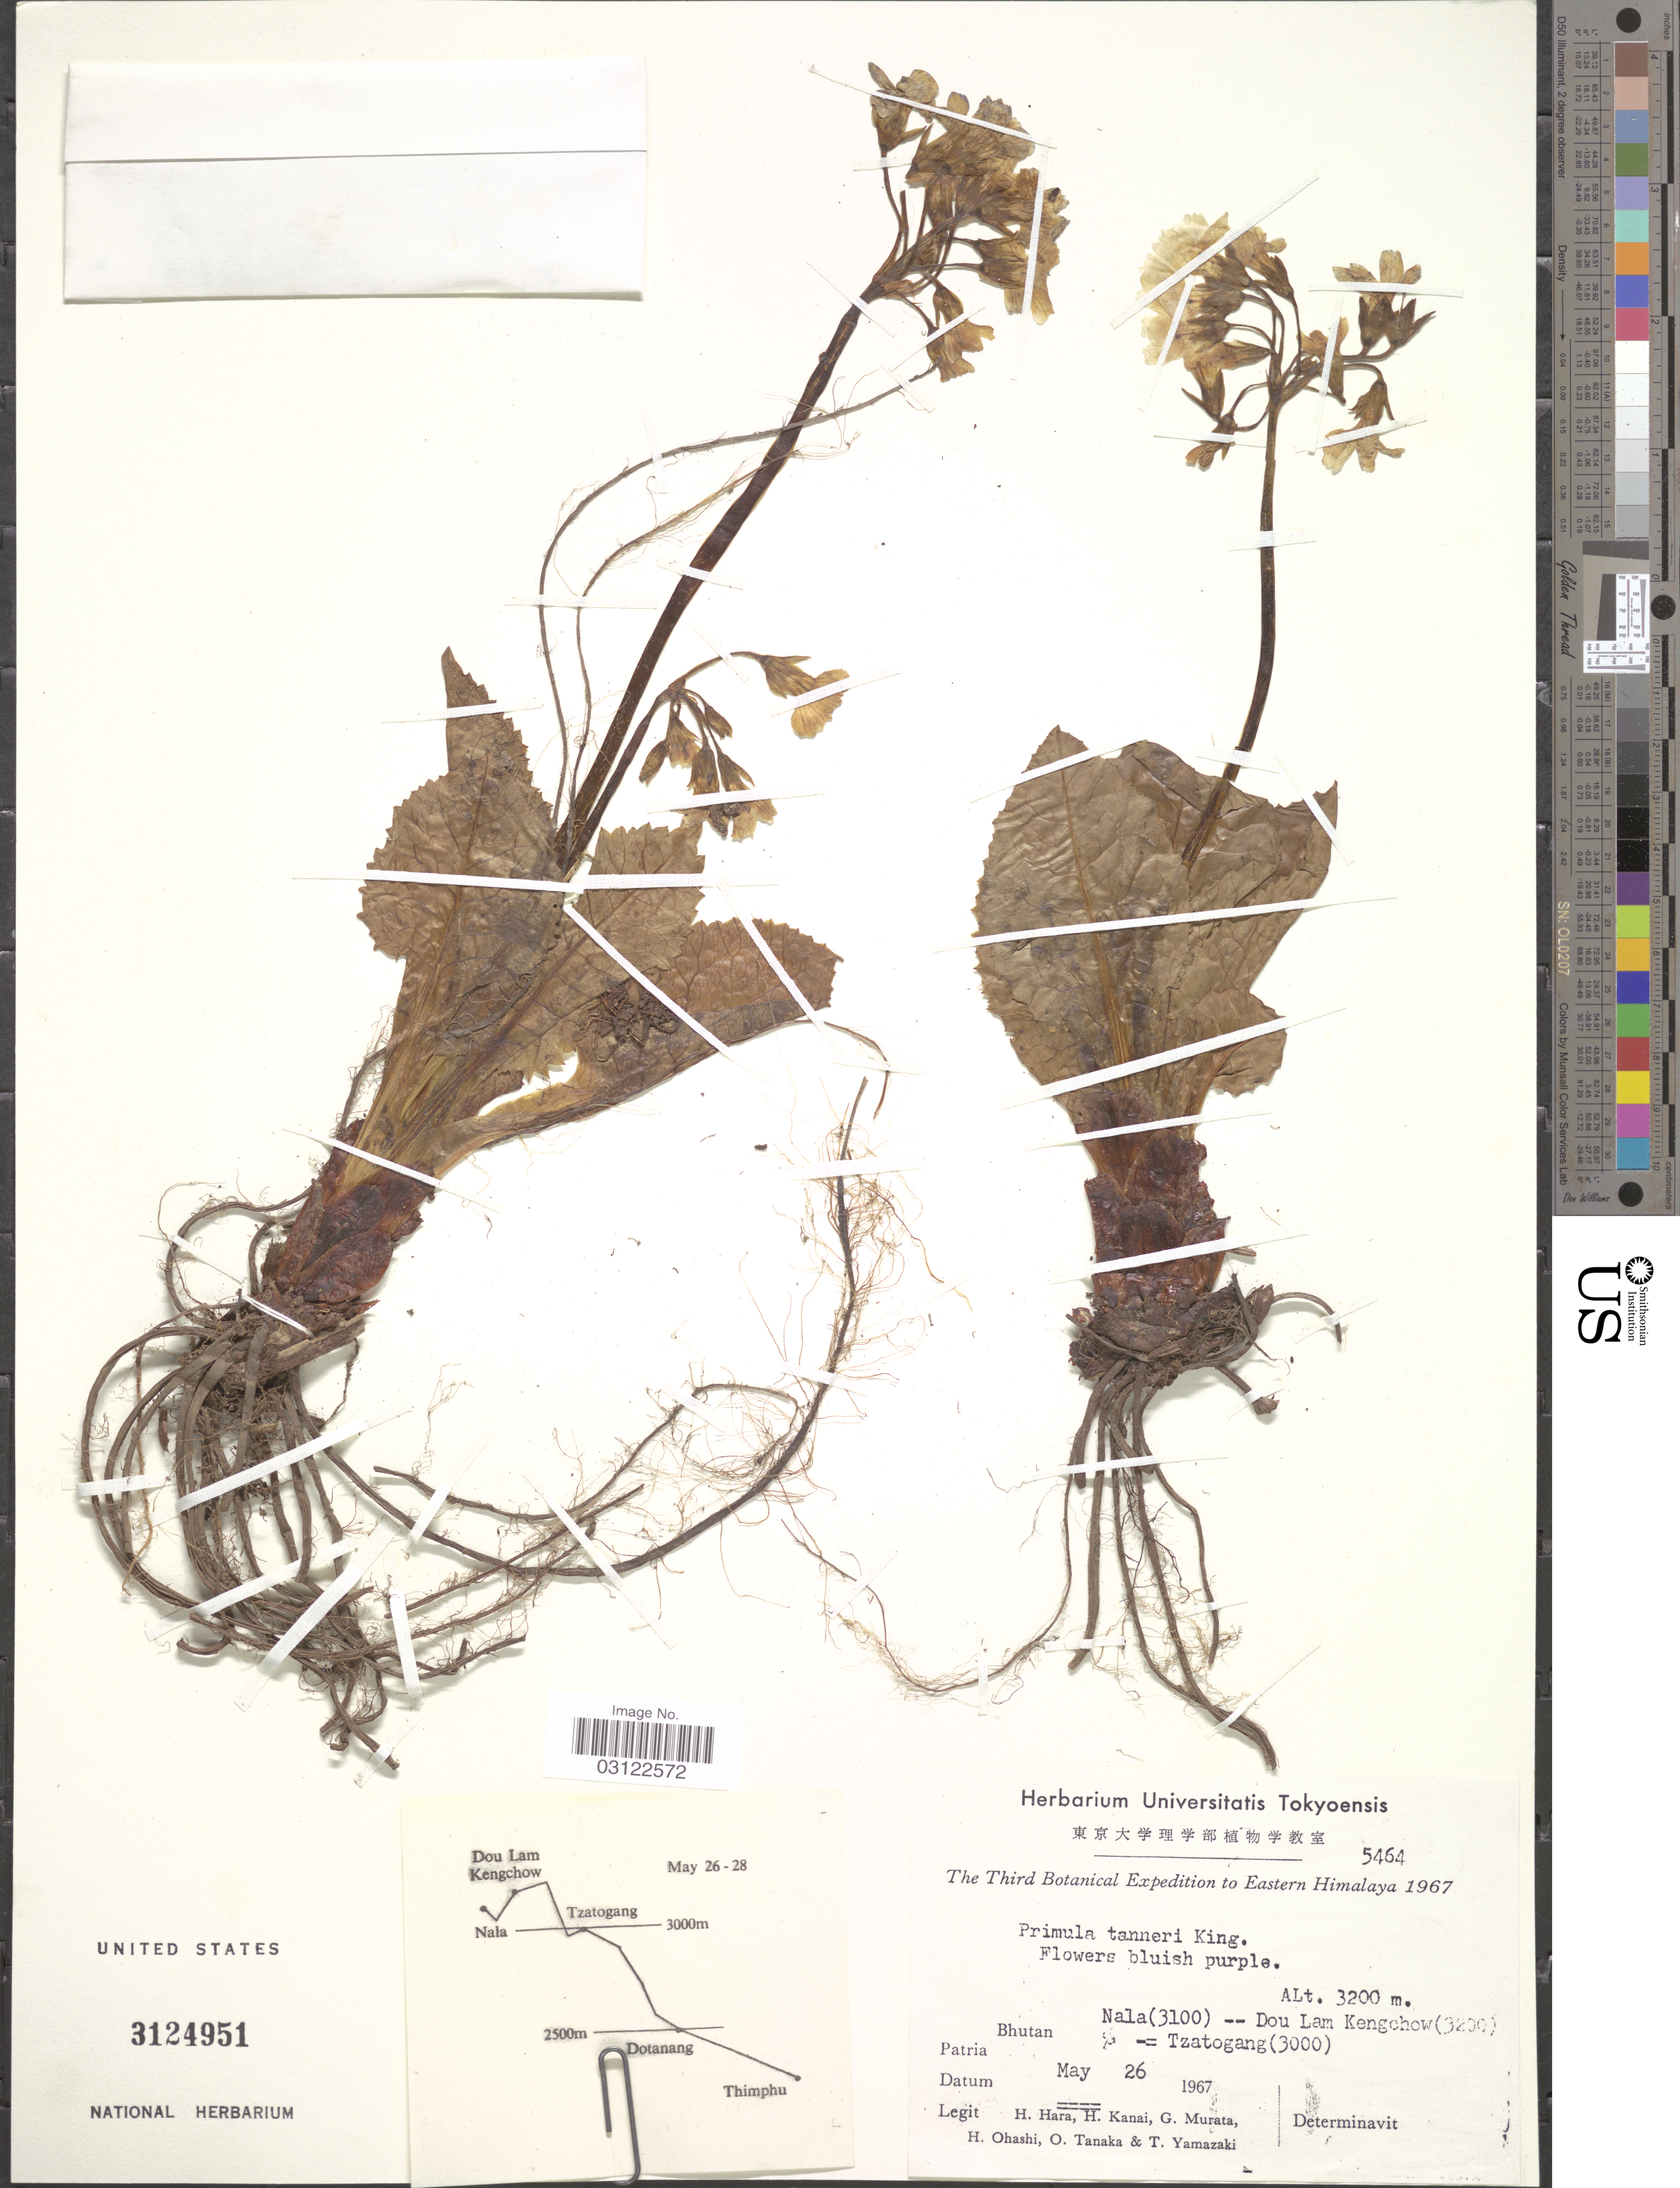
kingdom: Plantae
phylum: Tracheophyta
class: Magnoliopsida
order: Ericales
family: Primulaceae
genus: Primula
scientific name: Primula tanneri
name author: King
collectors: H. Hara, H. Kanai, G. Murata, H. Ohashi & et al.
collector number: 5464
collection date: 1967-05-26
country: Bhutan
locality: Eastern Himalaya. Bhutan Nala (3100) -- Dou Lam Kengchow (3200) Tzatogang (3000).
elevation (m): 3200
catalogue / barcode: US 3124951